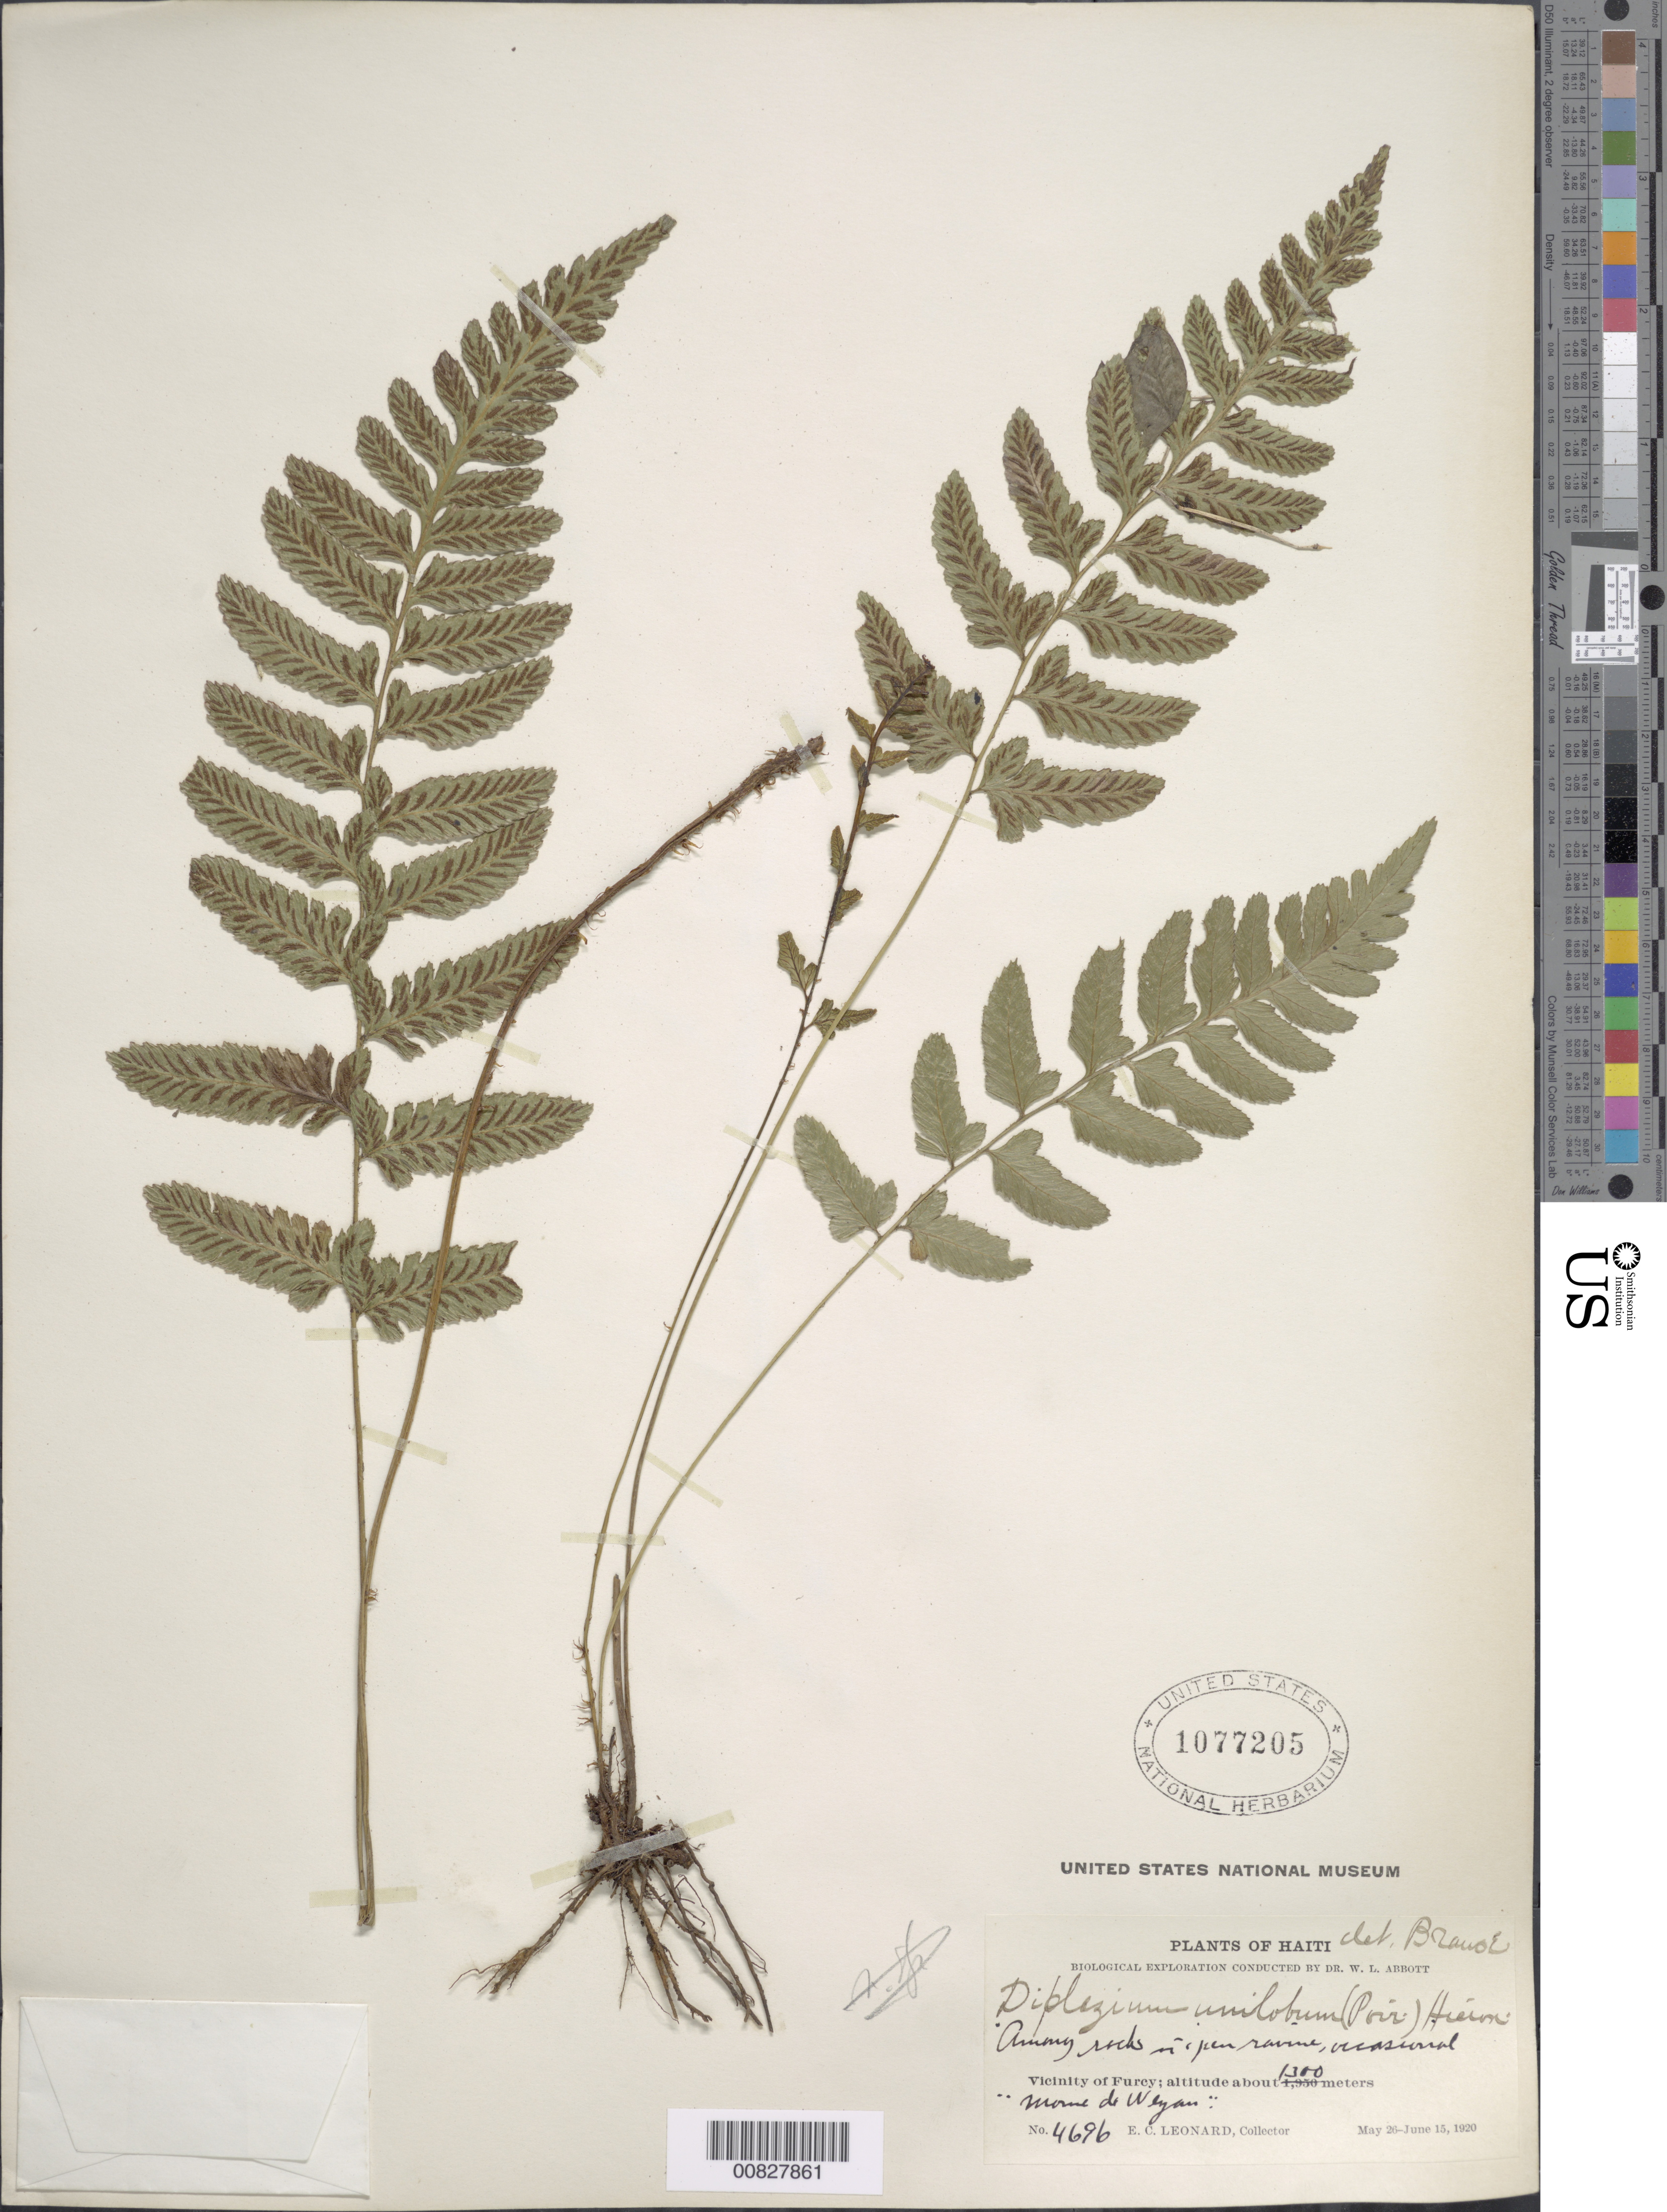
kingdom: Plantae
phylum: Tracheophyta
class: Polypodiopsida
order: Polypodiales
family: Athyriaceae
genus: Diplazium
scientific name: Diplazium unilobum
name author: (Poir.) Hieron.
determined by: Brause, G. G. W.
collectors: E. C. Leonard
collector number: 4696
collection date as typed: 26 May 1920 to 15 Jun 1920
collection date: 1920-05-26/1920-06-15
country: Haiti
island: Hispaniola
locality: Furcy vicinity, Morne de Weyan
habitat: Among rocks in open ravine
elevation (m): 1300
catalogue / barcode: US 1077205